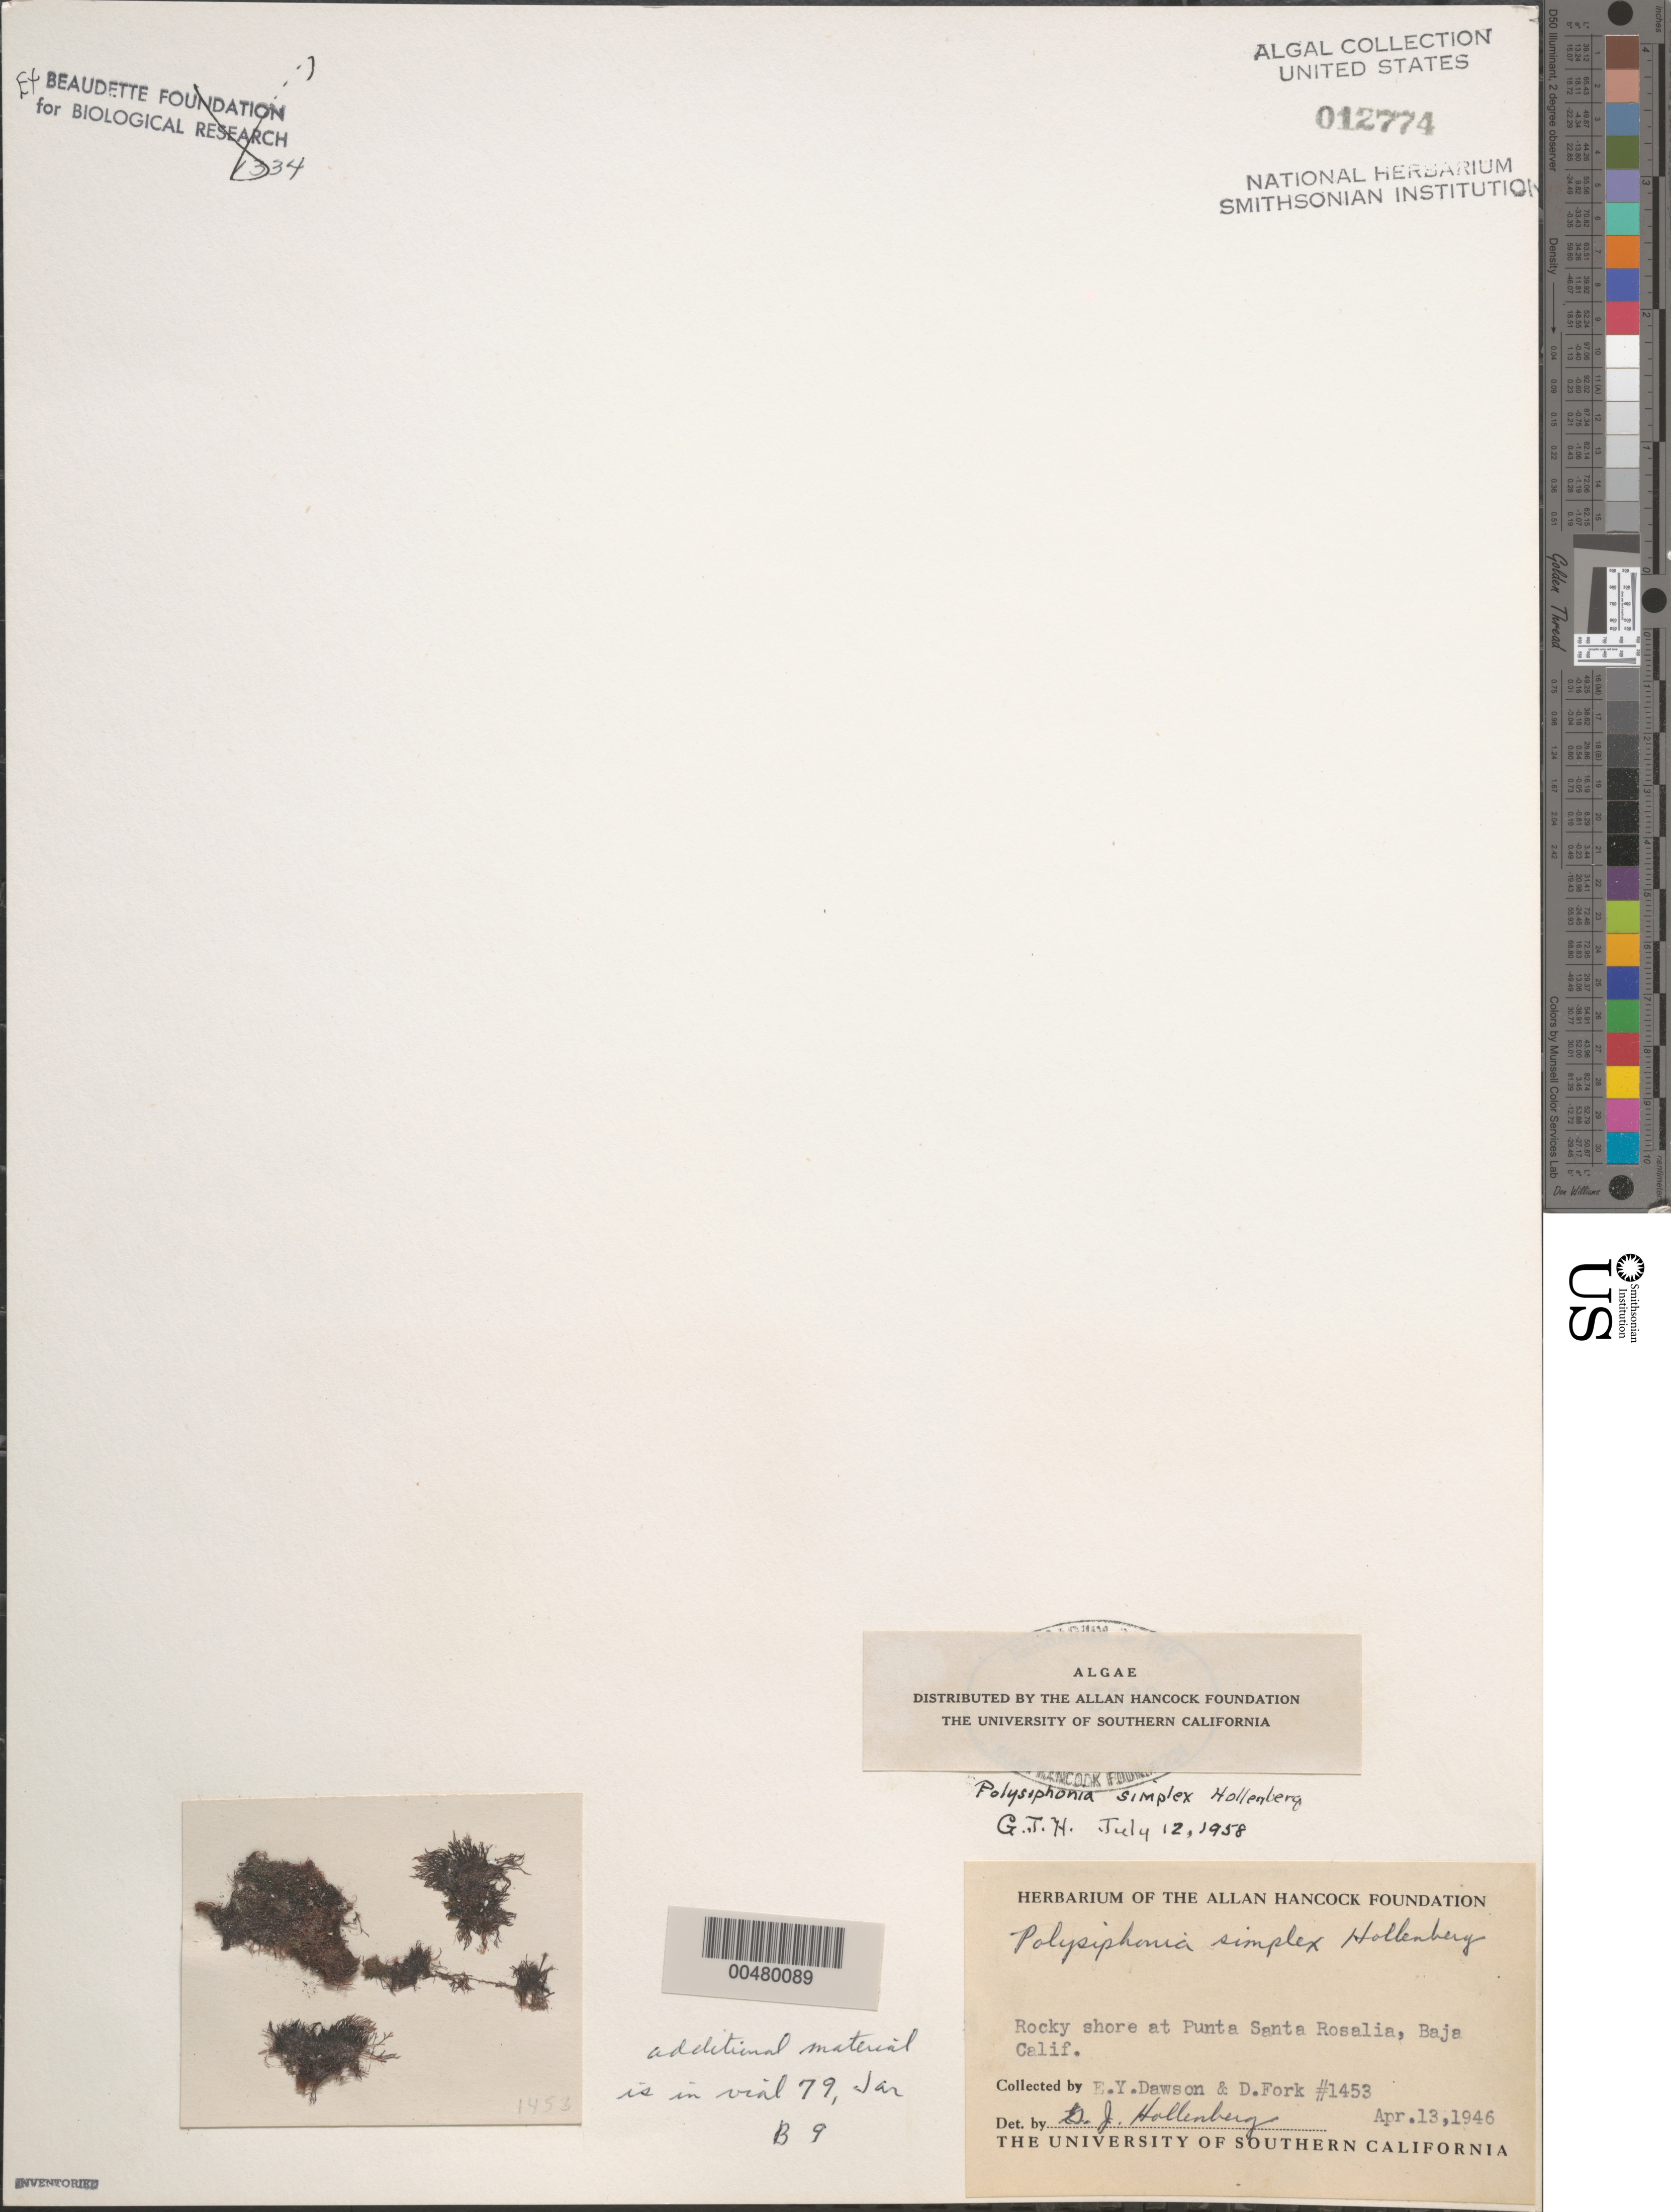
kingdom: Plantae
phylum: Rhodophyta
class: Florideophyceae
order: Ceramiales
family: Rhodomelaceae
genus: Melanothamnus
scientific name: Melanothamnus simplex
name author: (Hollenb.) Diaz-Tapia & Maggs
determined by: Algae name updating Project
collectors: E. Y. Dawson & D. Fork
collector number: EYD 1453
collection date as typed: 13 Apr 1946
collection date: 1946-04-13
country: Mexico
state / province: Baja California Sur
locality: Punta Santa Rosalia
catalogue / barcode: US 12774